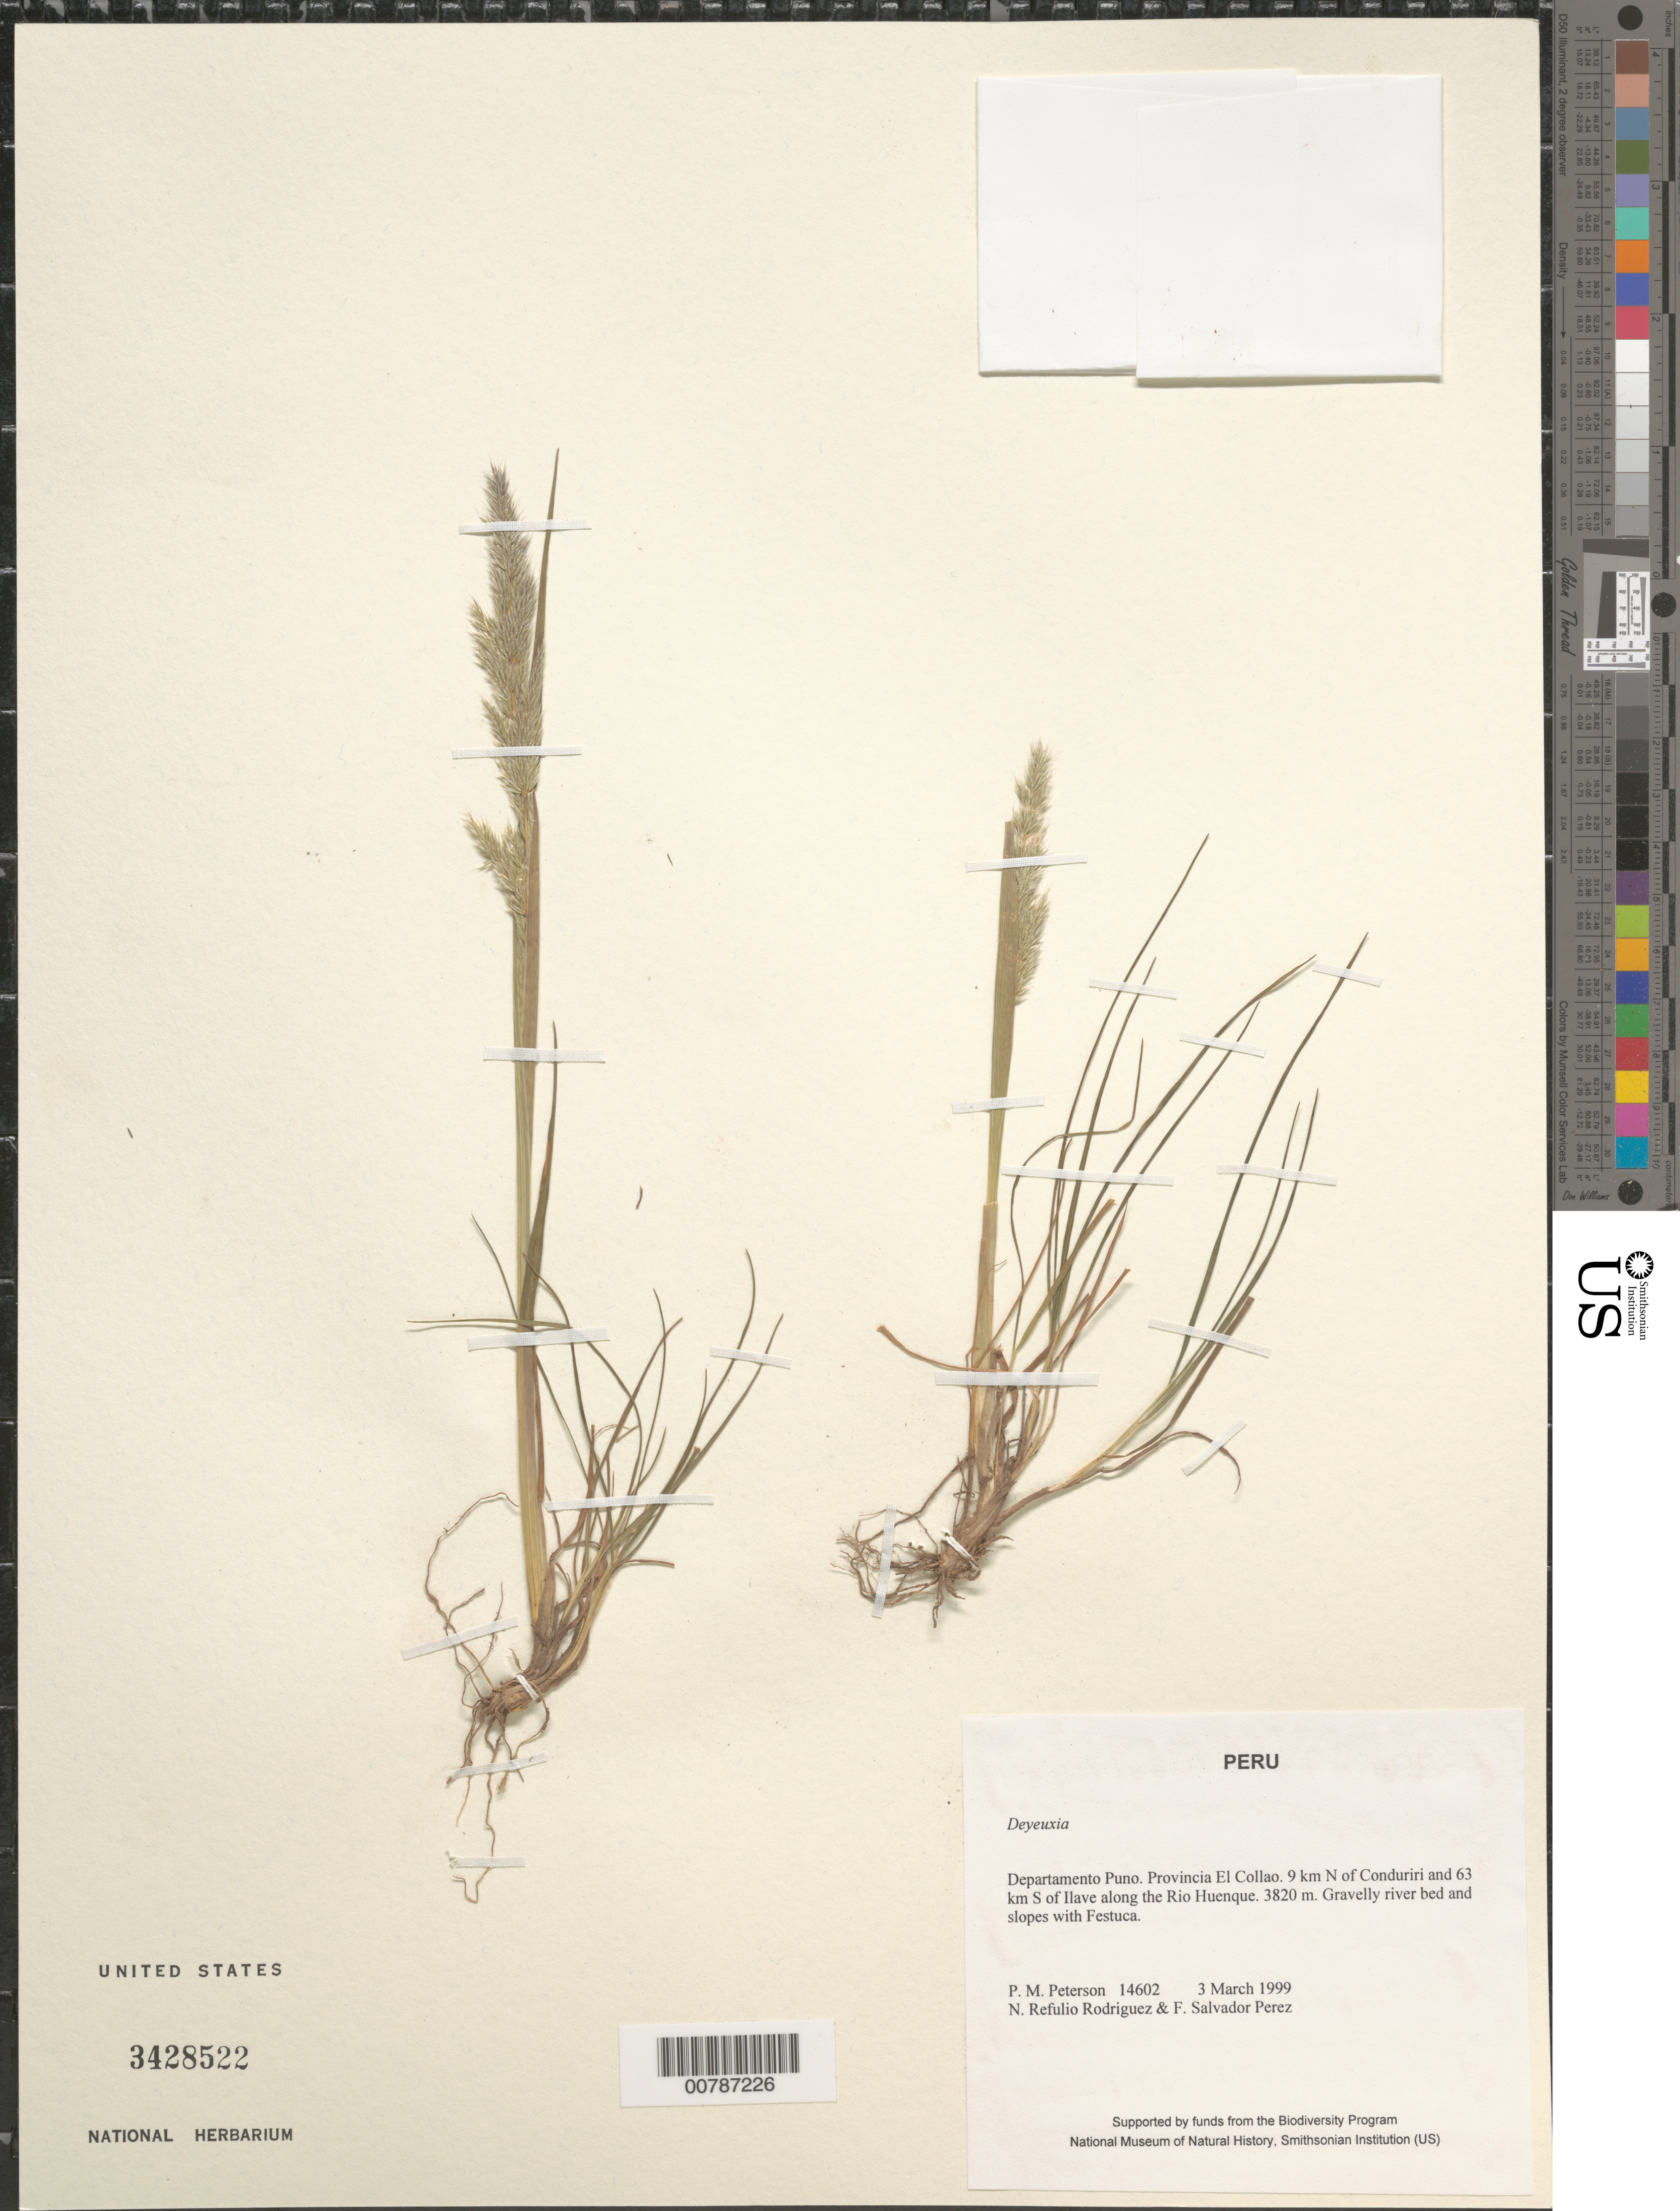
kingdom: Plantae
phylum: Tracheophyta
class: Liliopsida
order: Poales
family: Poaceae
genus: Calamagrostis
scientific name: Calamagrostis sp.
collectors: P. M. Peterson, N. Refulio-Rodríguez & F. Salvador Perez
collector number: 14602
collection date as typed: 03 Mar 1999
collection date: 1999-03-03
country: Peru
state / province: Puno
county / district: El Collao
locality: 9 km N of Conduriri and 63 km S of Ilave along the Rio Huenque.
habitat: Gravelly river bed and slopes with Festuca.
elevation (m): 3820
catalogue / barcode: US 3428522